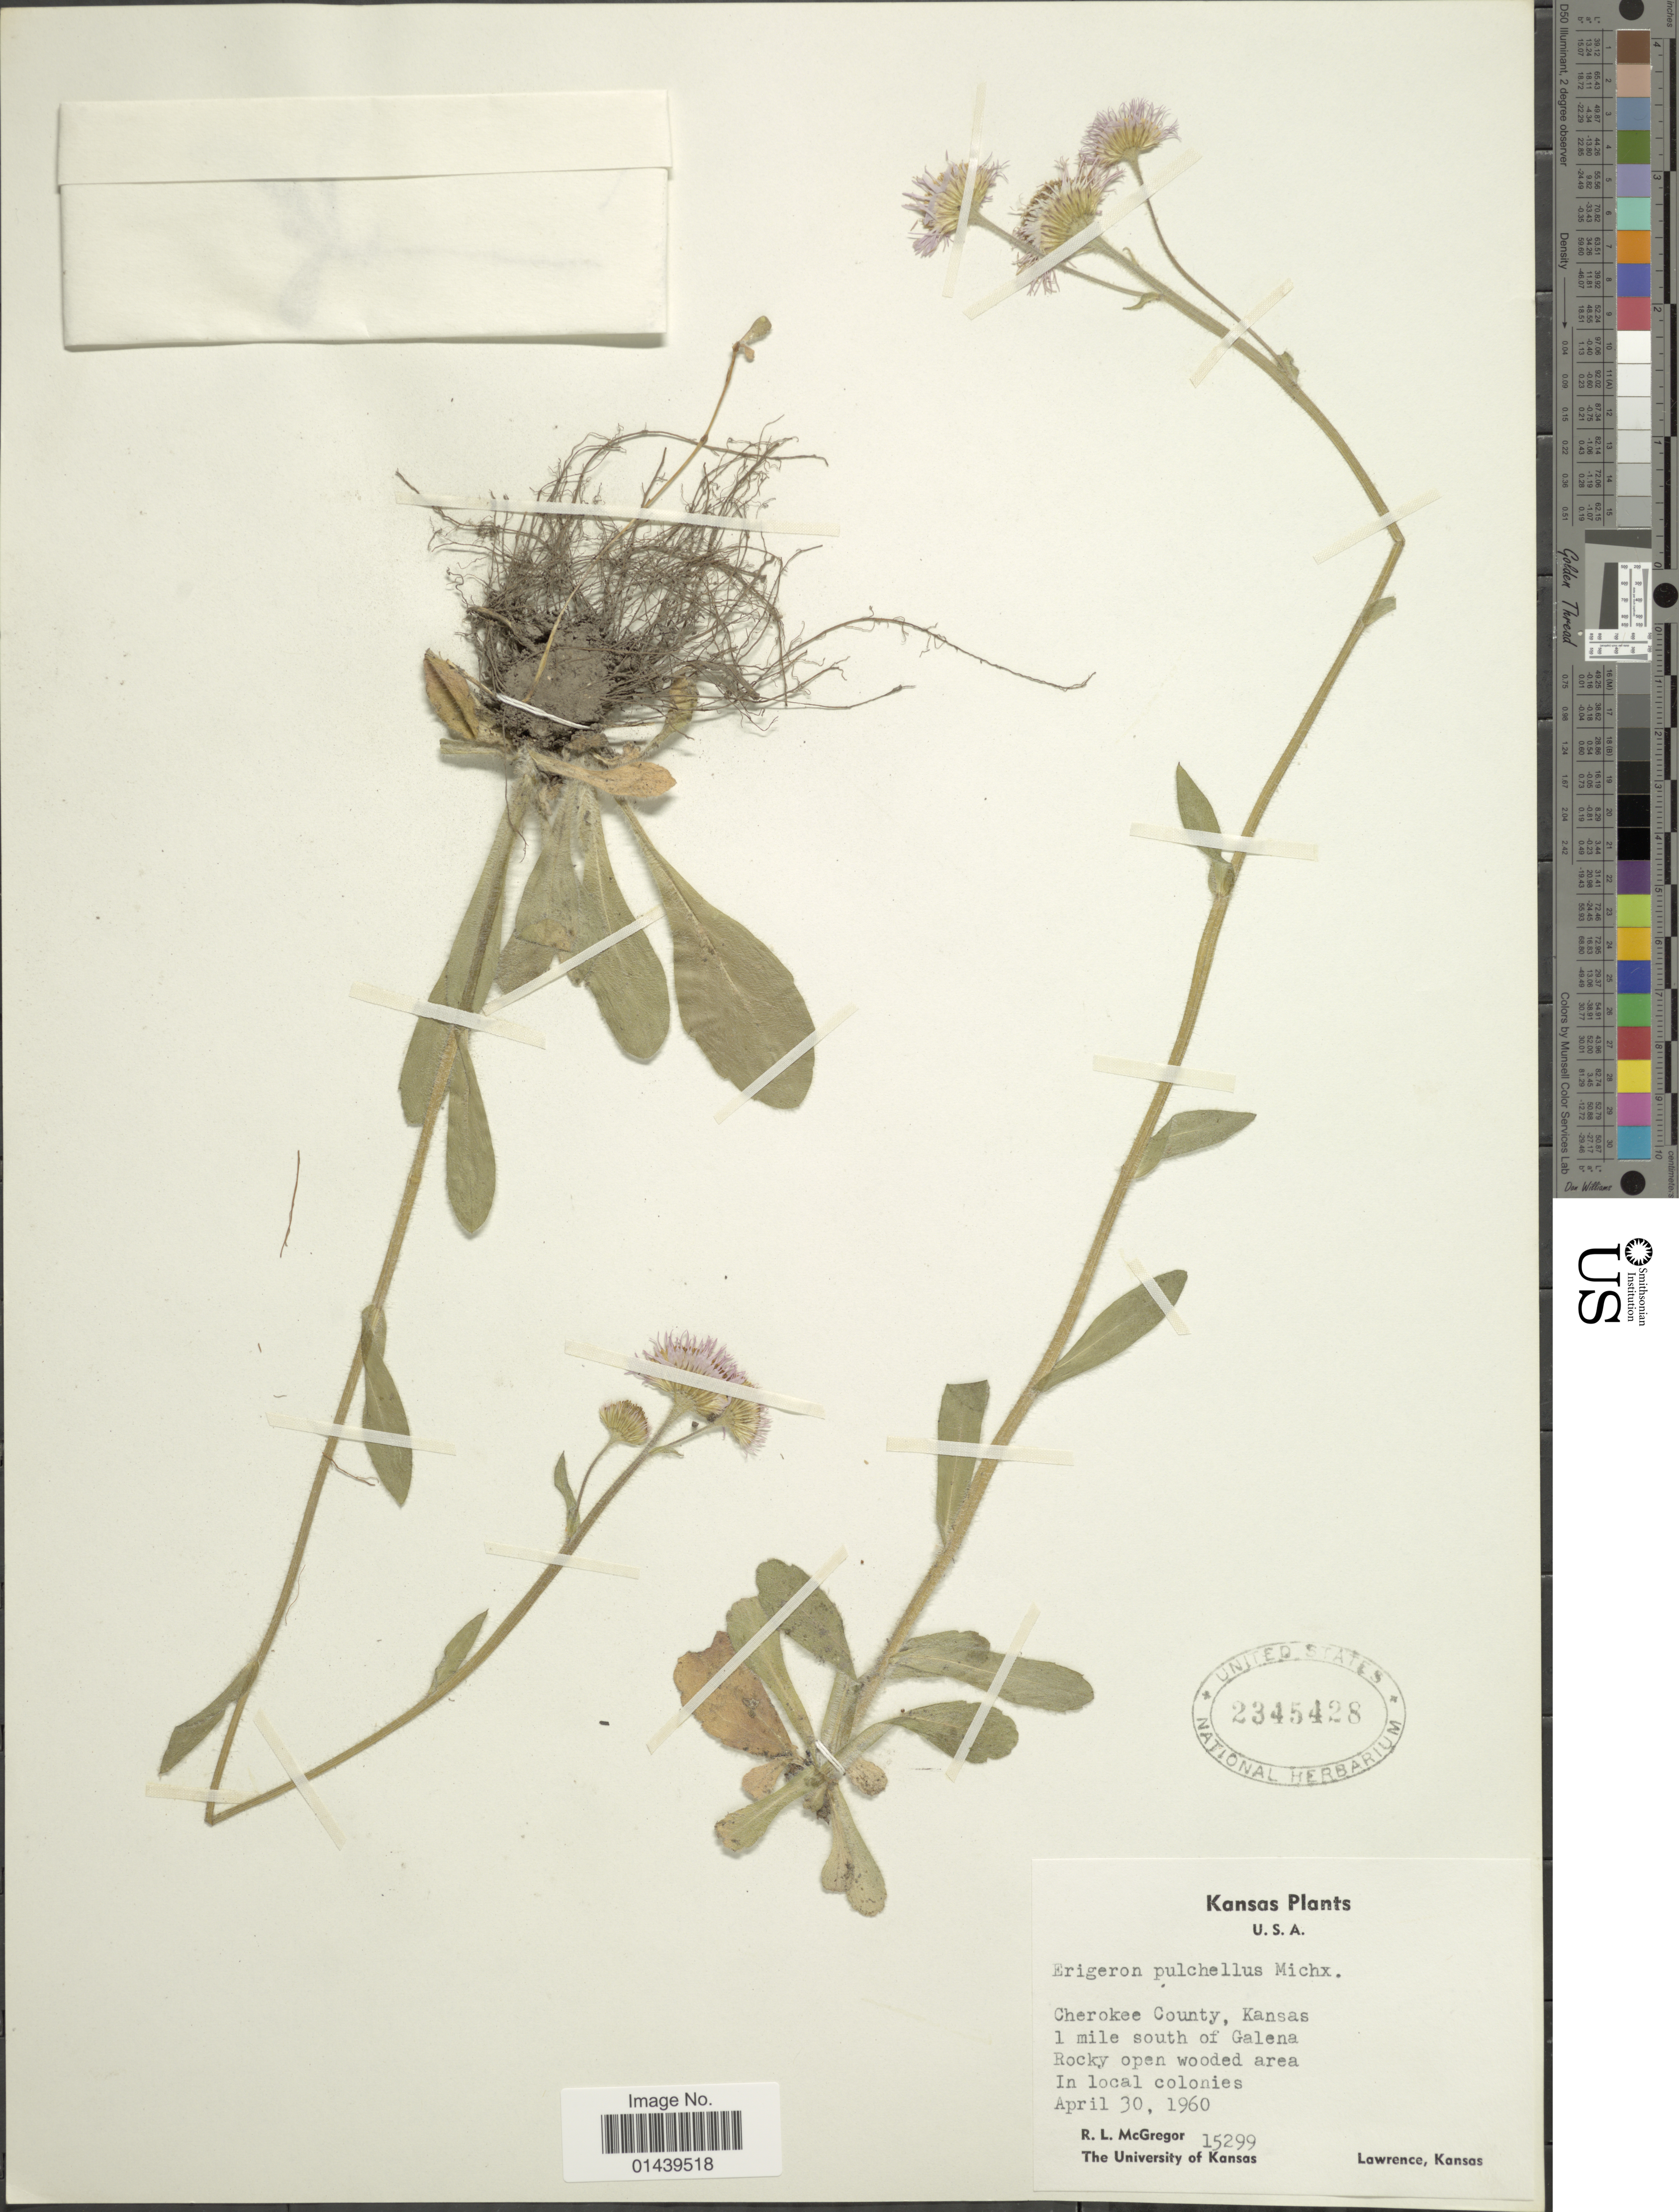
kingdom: Plantae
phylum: Tracheophyta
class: Magnoliopsida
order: Asterales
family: Asteraceae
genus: Erigeron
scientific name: Erigeron pulchellus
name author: Michx.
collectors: R. McGregor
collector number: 15299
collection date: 1960-04-30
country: United States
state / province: Kansas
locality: Cherokee County, 1 mile south of Galena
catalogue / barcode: US 2345428